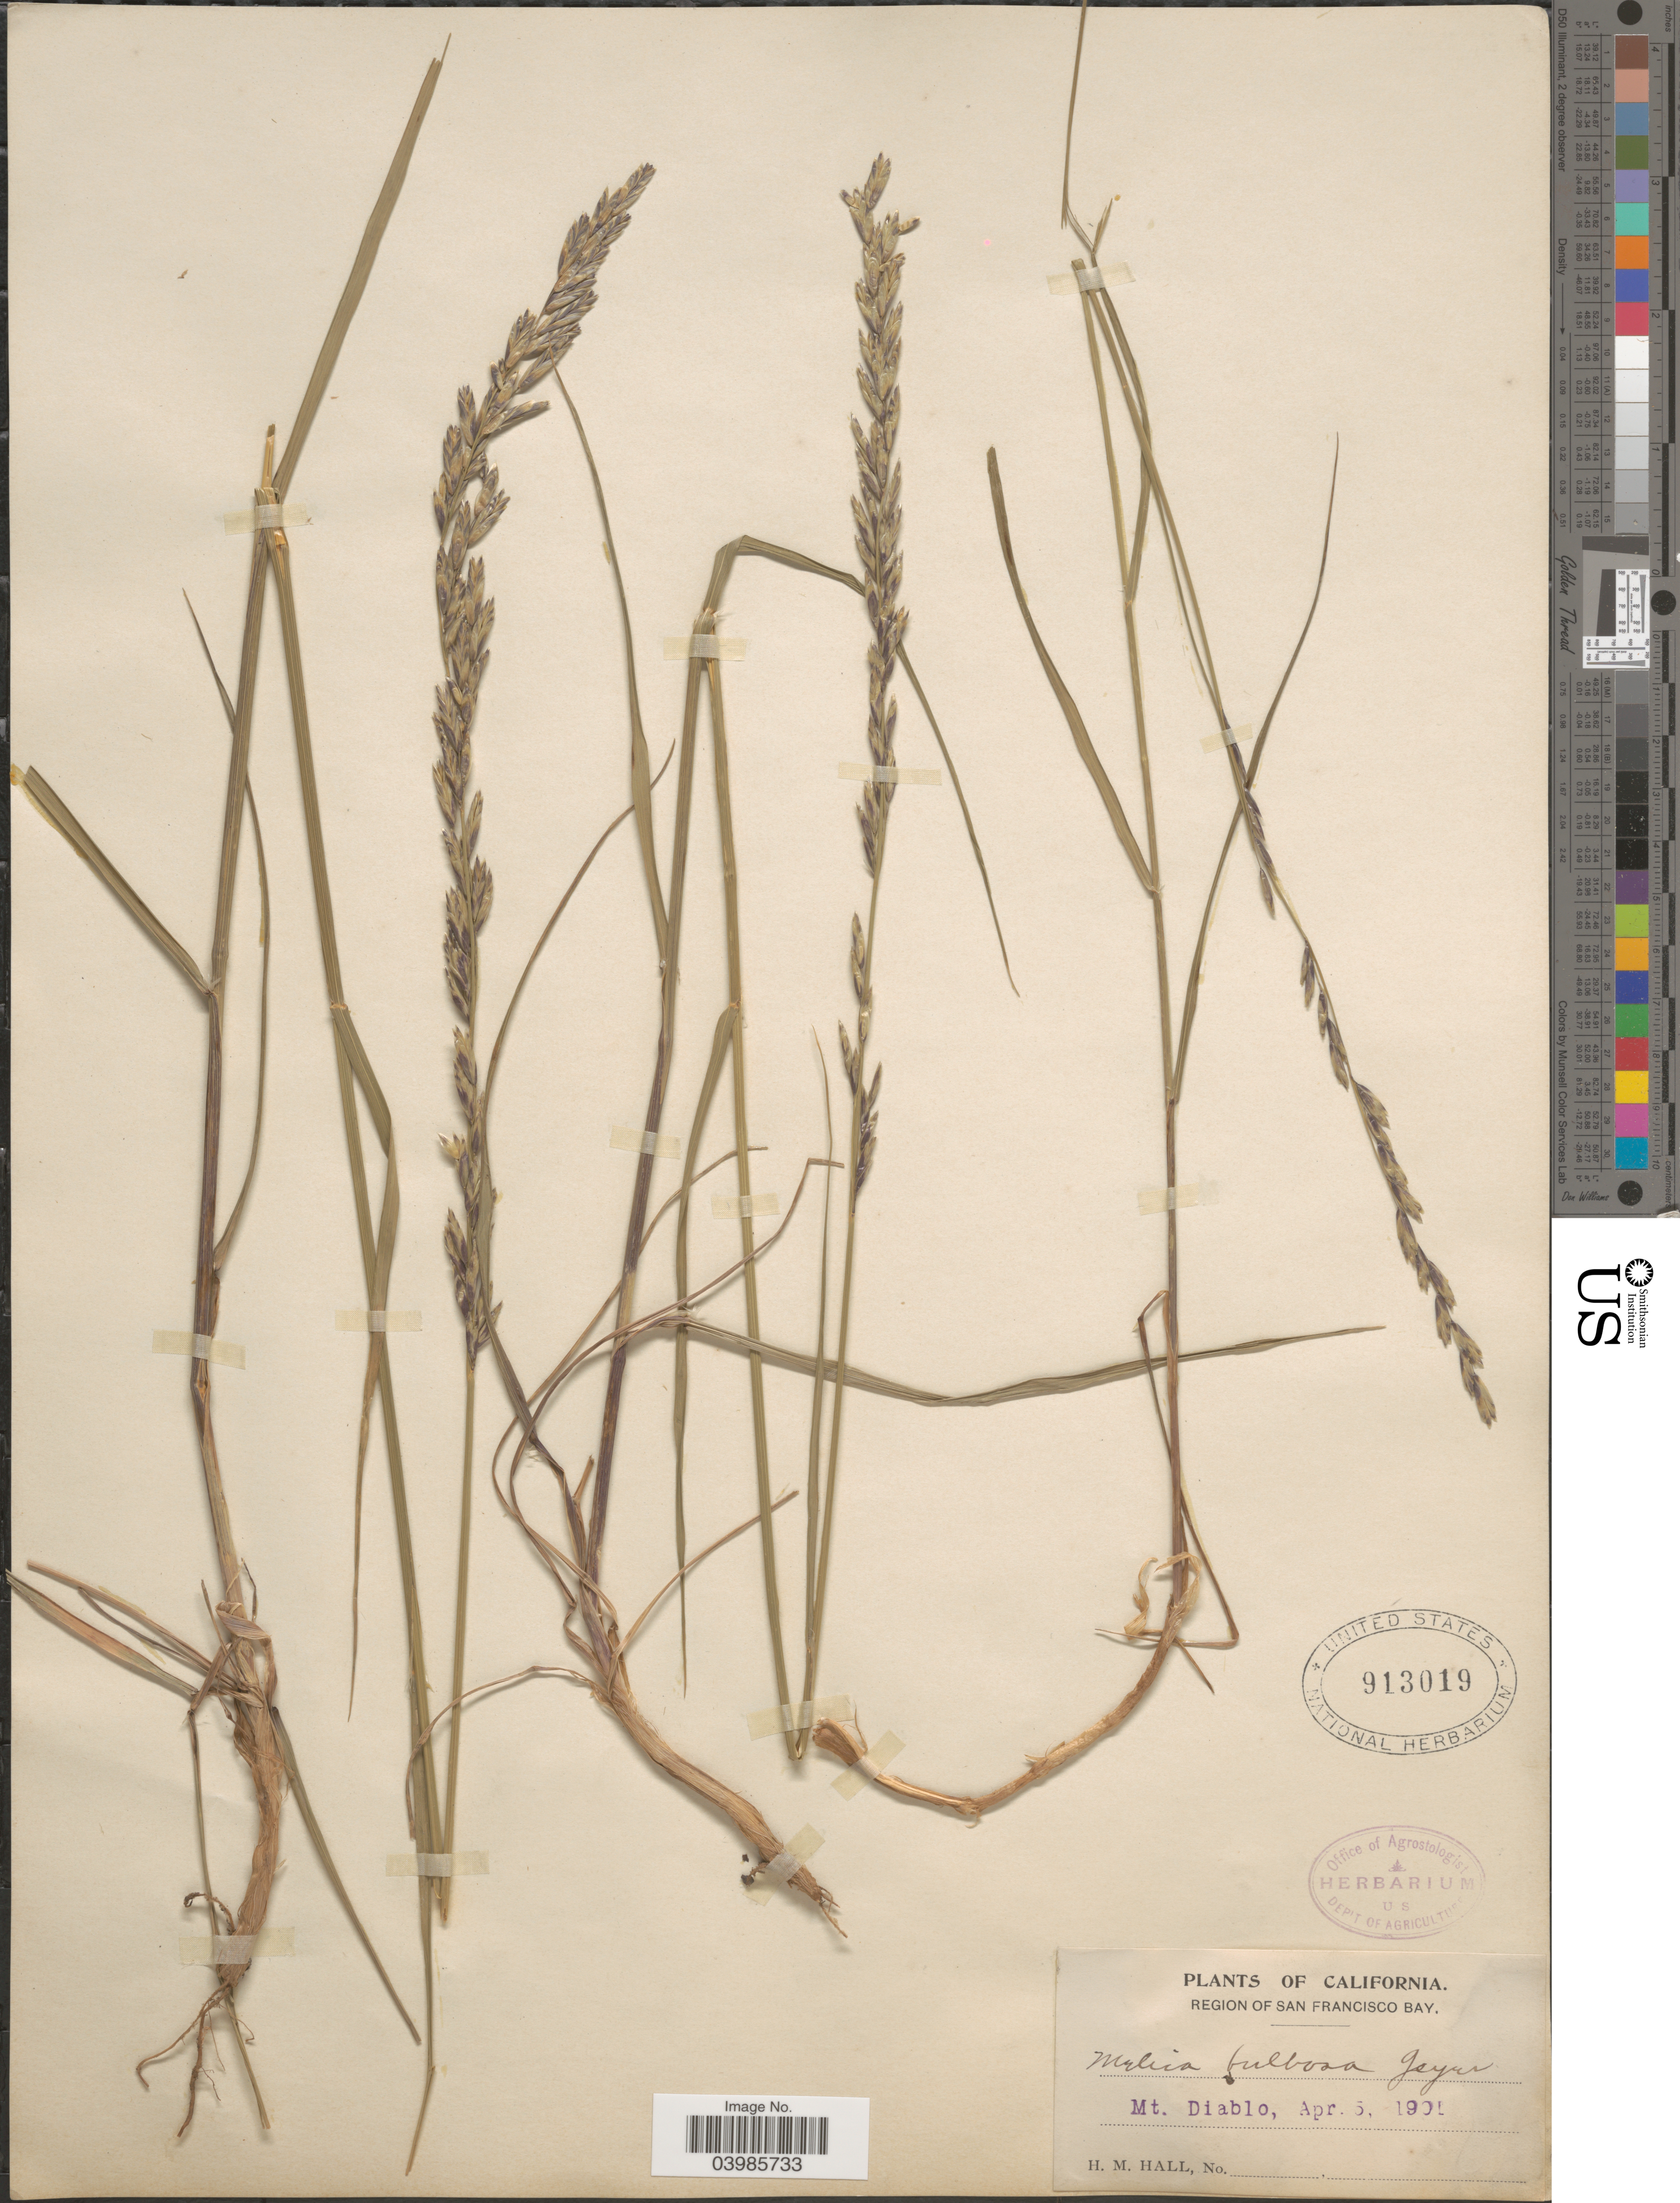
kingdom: Plantae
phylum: Tracheophyta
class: Liliopsida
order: Poales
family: Poaceae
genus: Melica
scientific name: Melica californica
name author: Scribn.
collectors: H. M. Hall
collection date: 1901-04-05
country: United States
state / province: California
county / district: San Francisco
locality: Region of San Francisco Bay. Mt. Diablo.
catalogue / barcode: US 913019